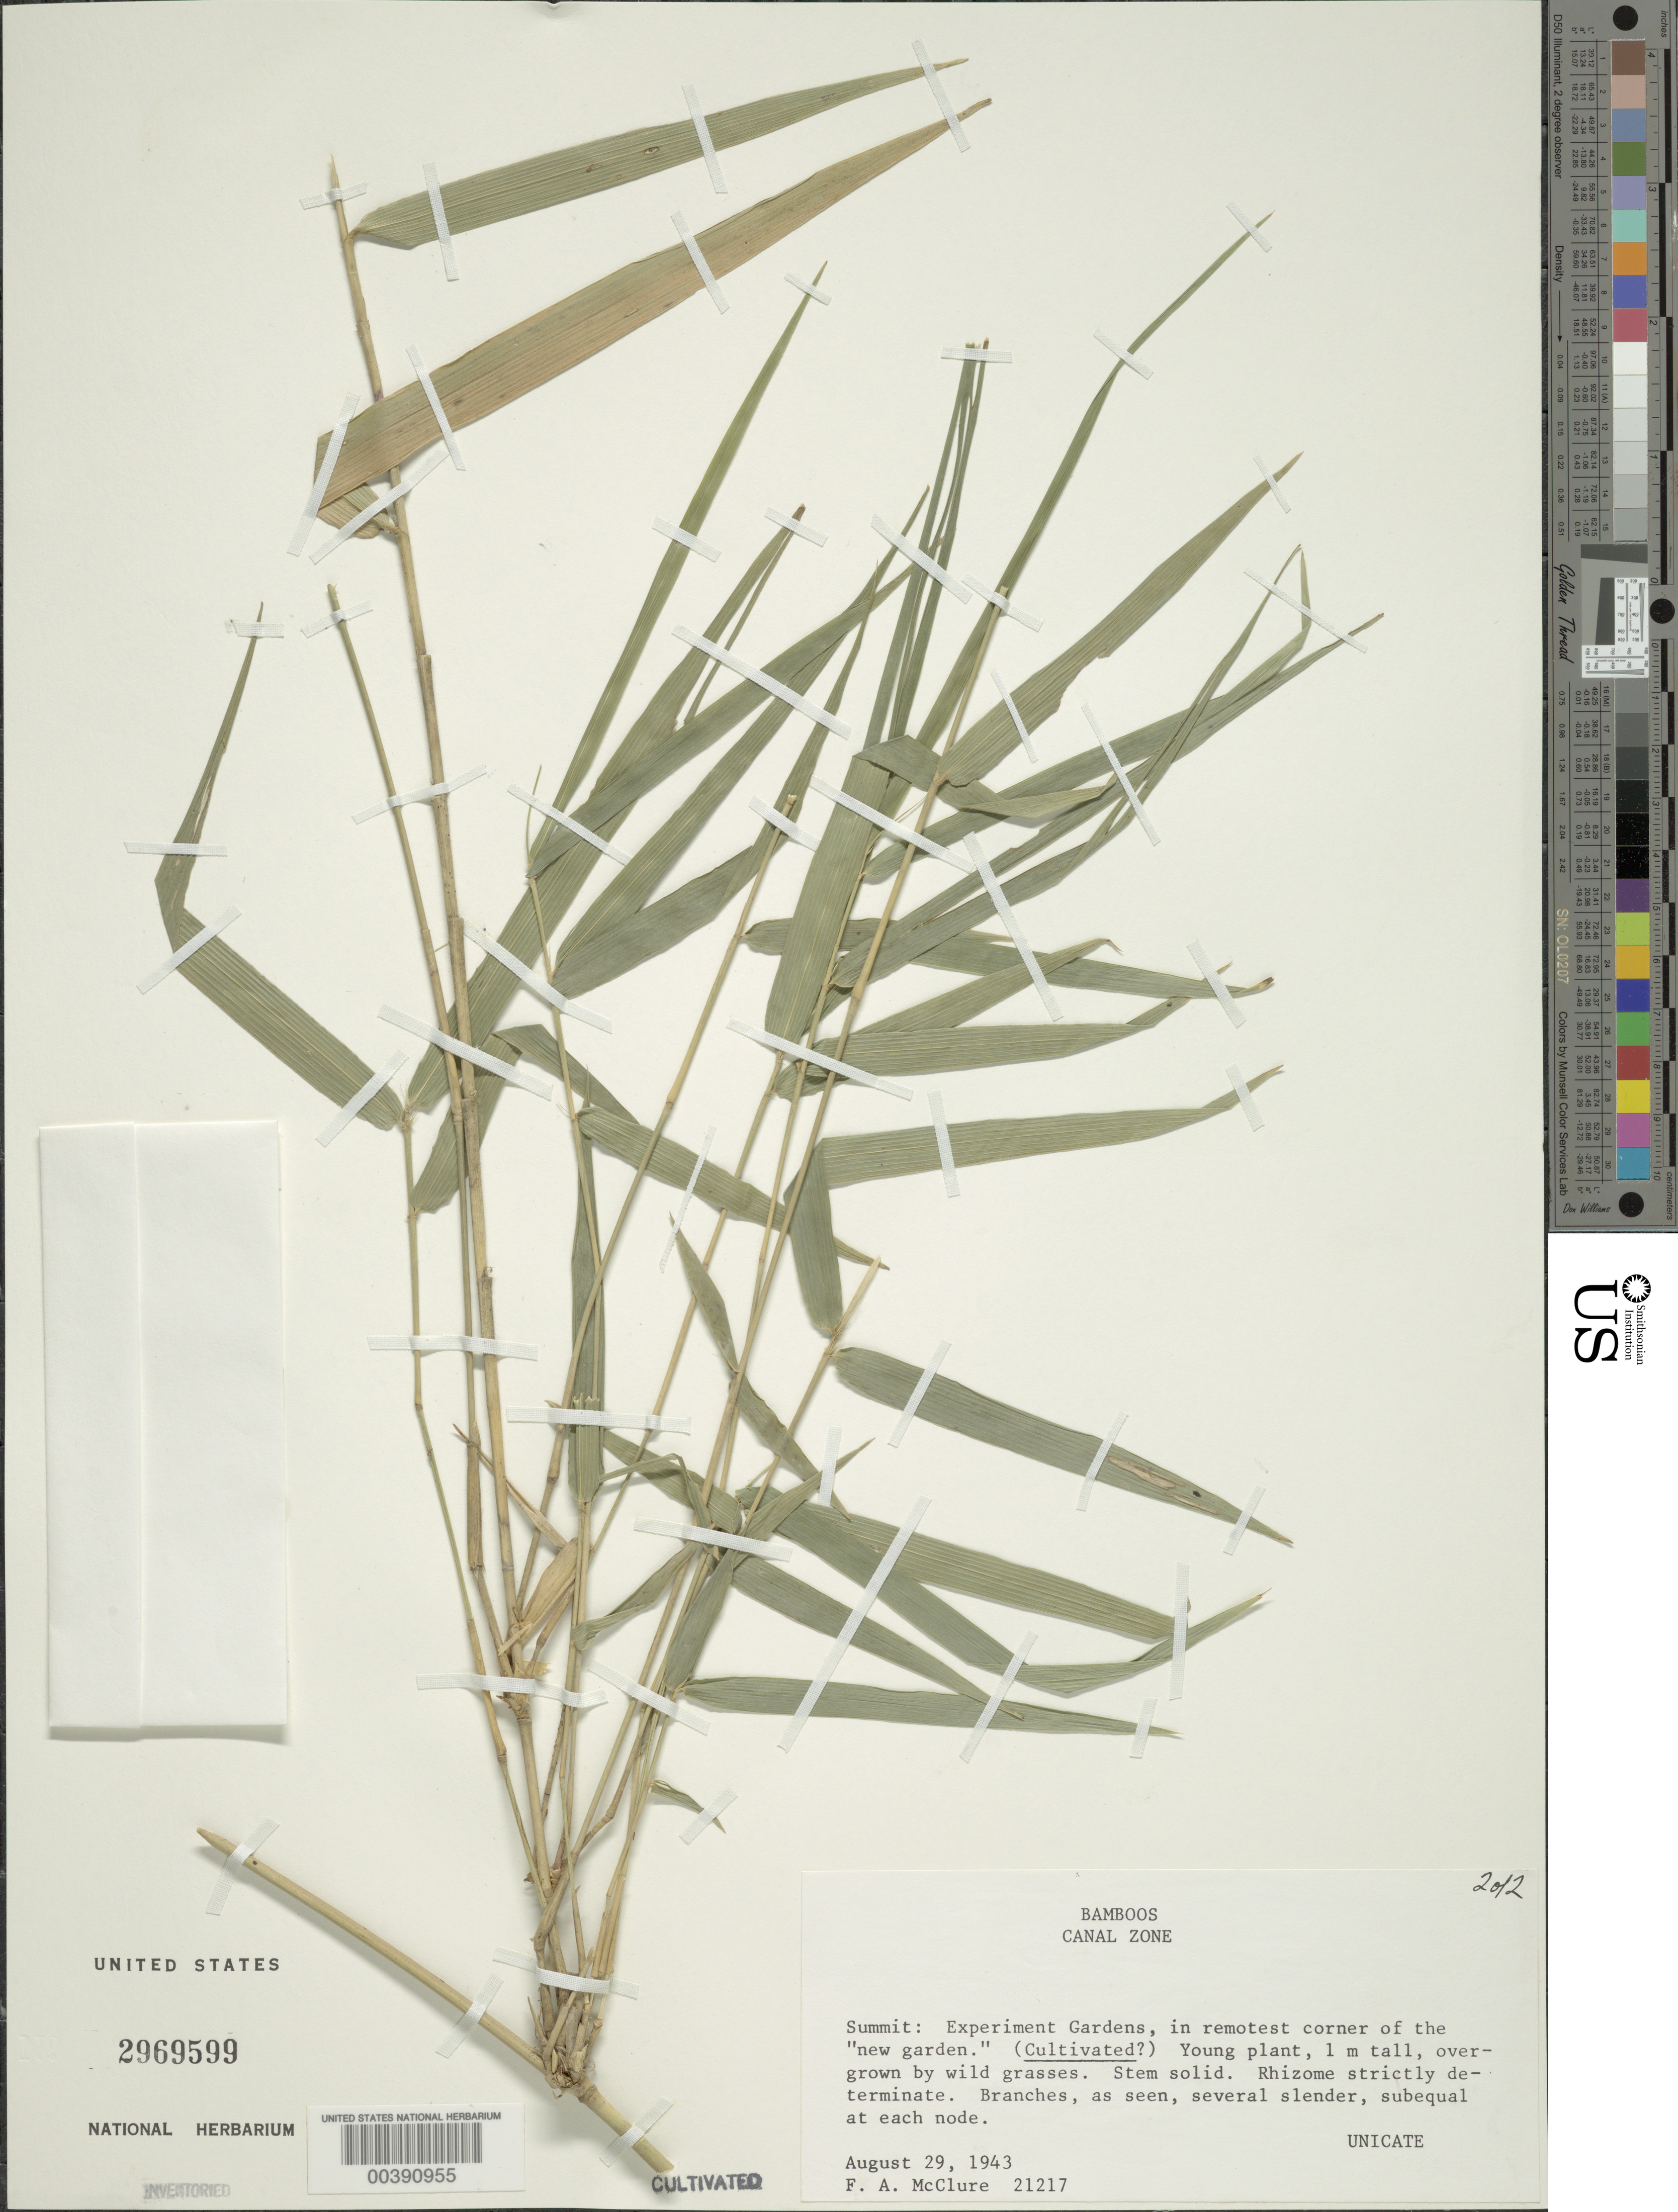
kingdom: Plantae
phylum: Tracheophyta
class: Liliopsida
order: Poales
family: Poaceae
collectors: F. A. McClure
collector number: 21217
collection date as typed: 29 Aug 1943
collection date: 1943-08-29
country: Panama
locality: Summit, Experimental Gardens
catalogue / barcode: US 2969599